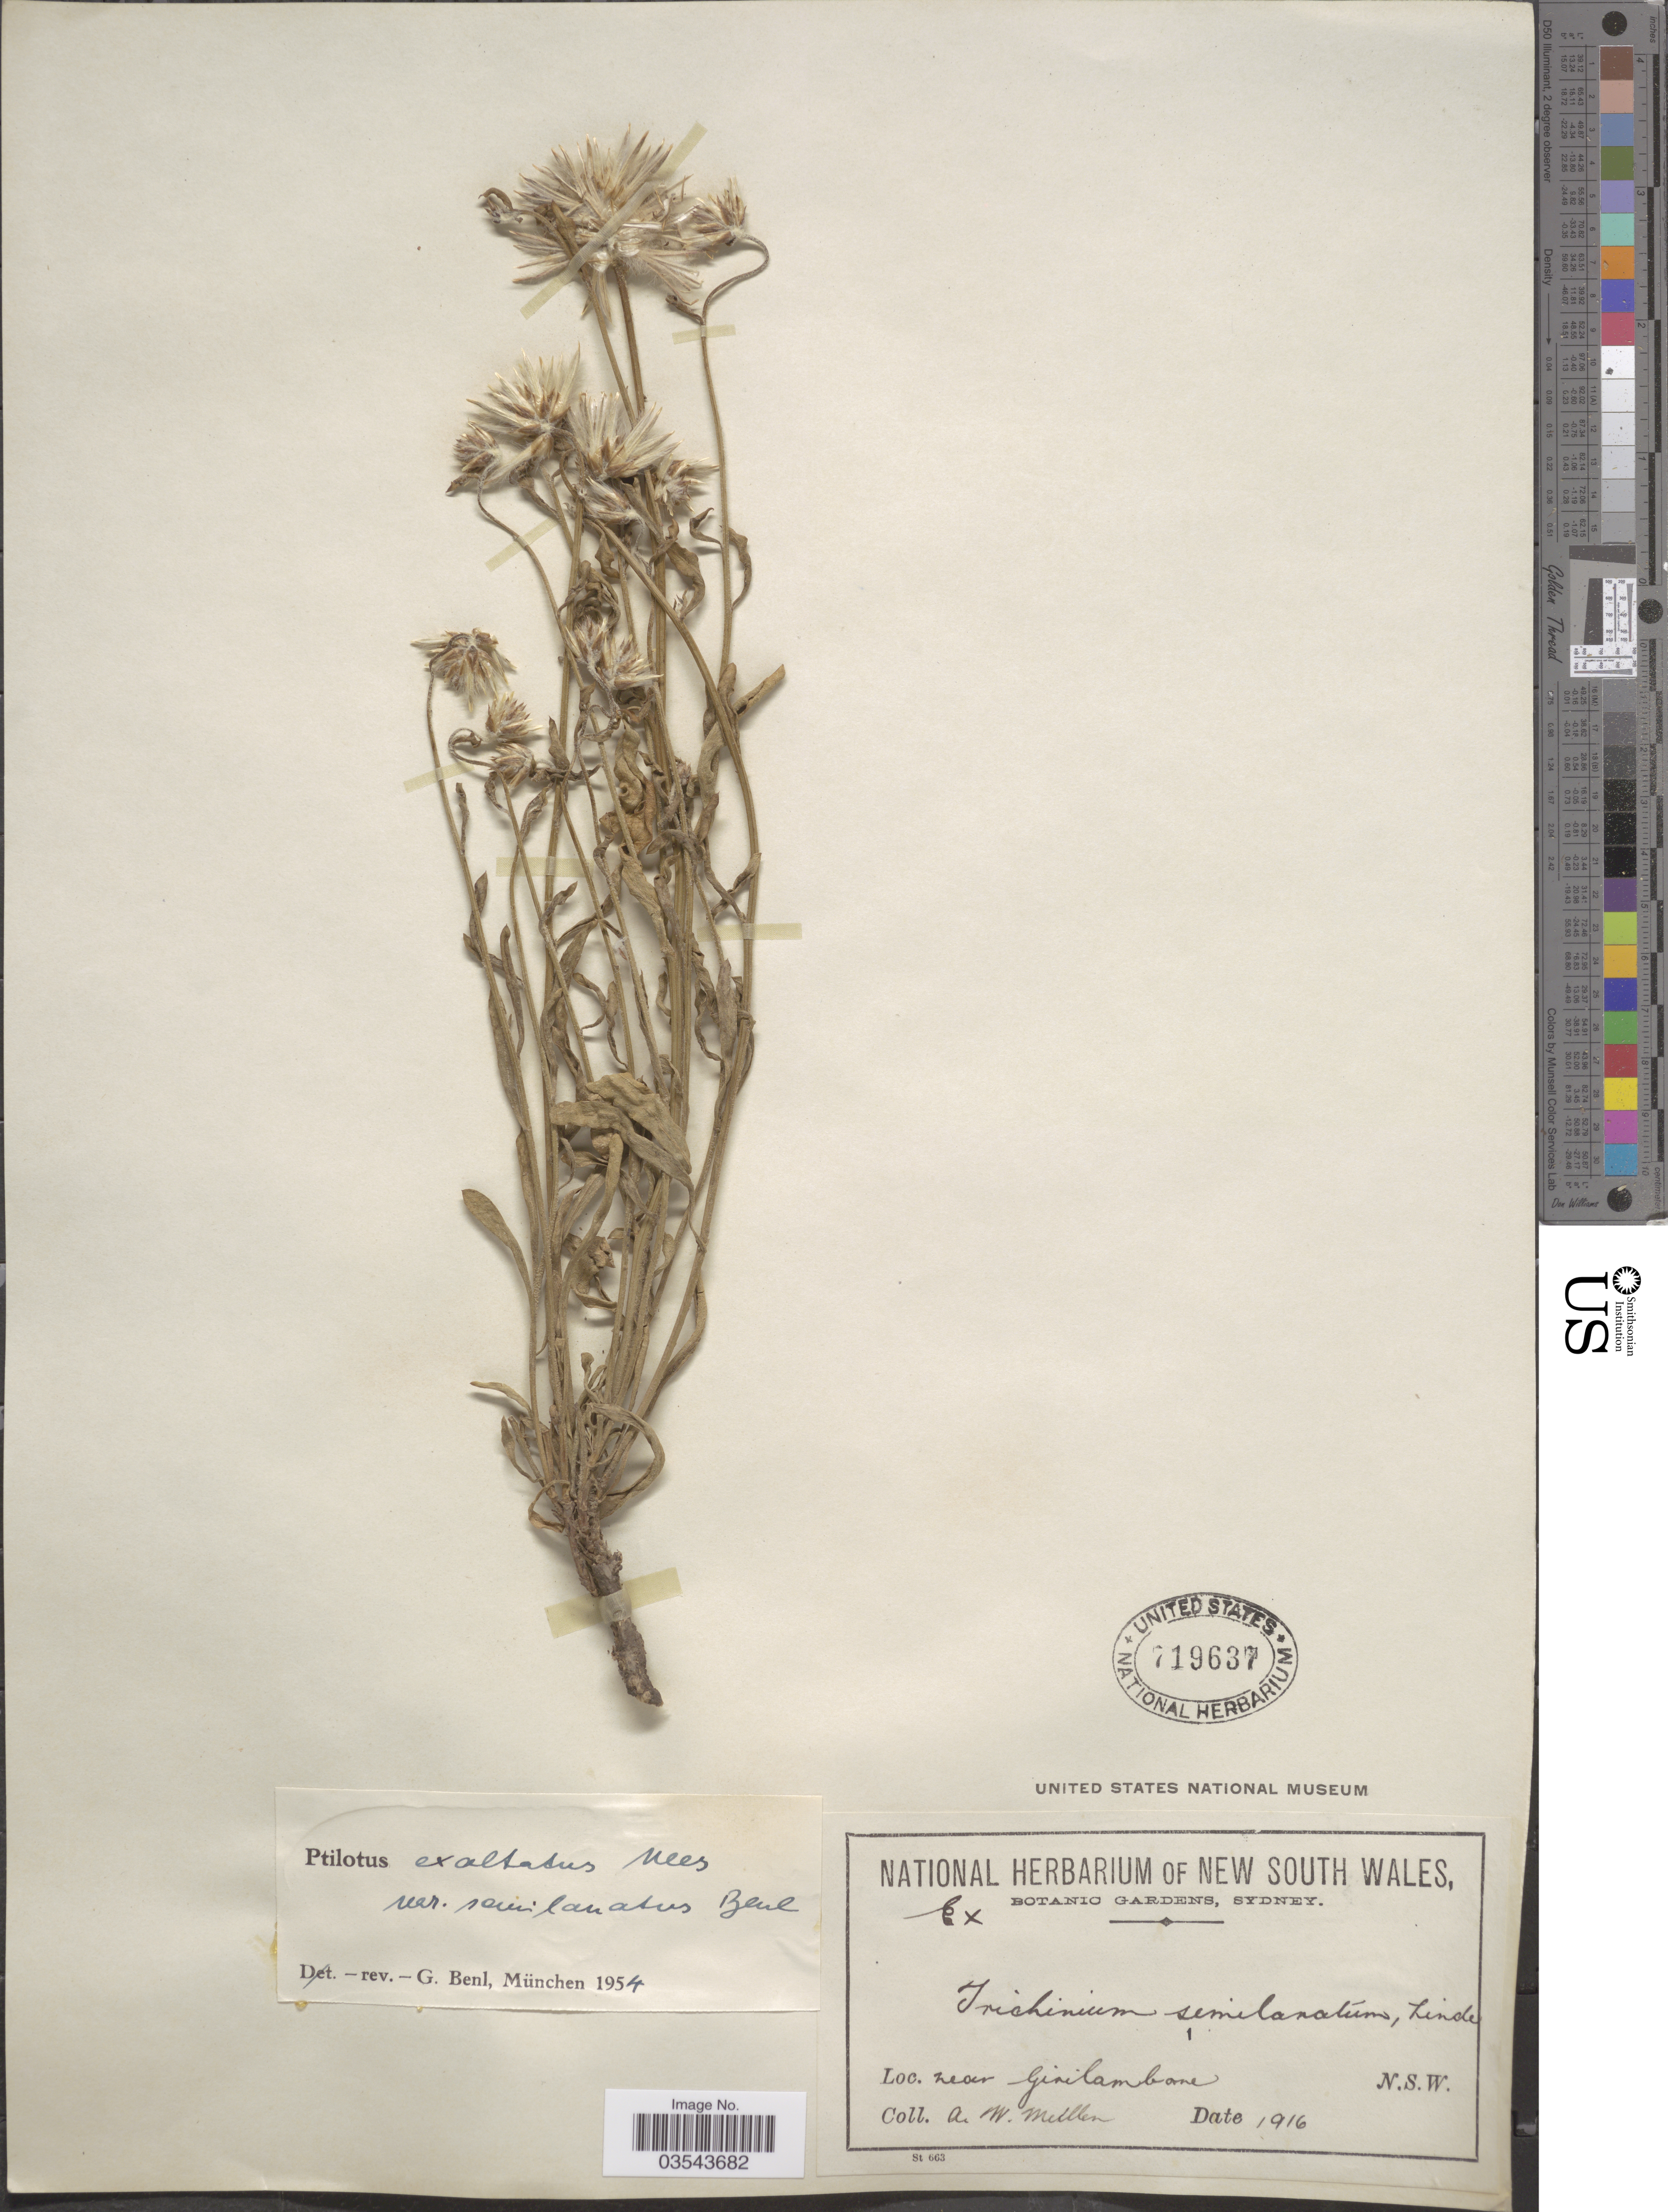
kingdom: Plantae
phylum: Tracheophyta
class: Magnoliopsida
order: Caryophyllales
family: Amaranthaceae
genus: Ptilotus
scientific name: Ptilotus exaltatus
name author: Nees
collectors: A. Mullen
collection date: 1916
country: Australia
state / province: New South Wales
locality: Near Girilambone.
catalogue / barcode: US 719637